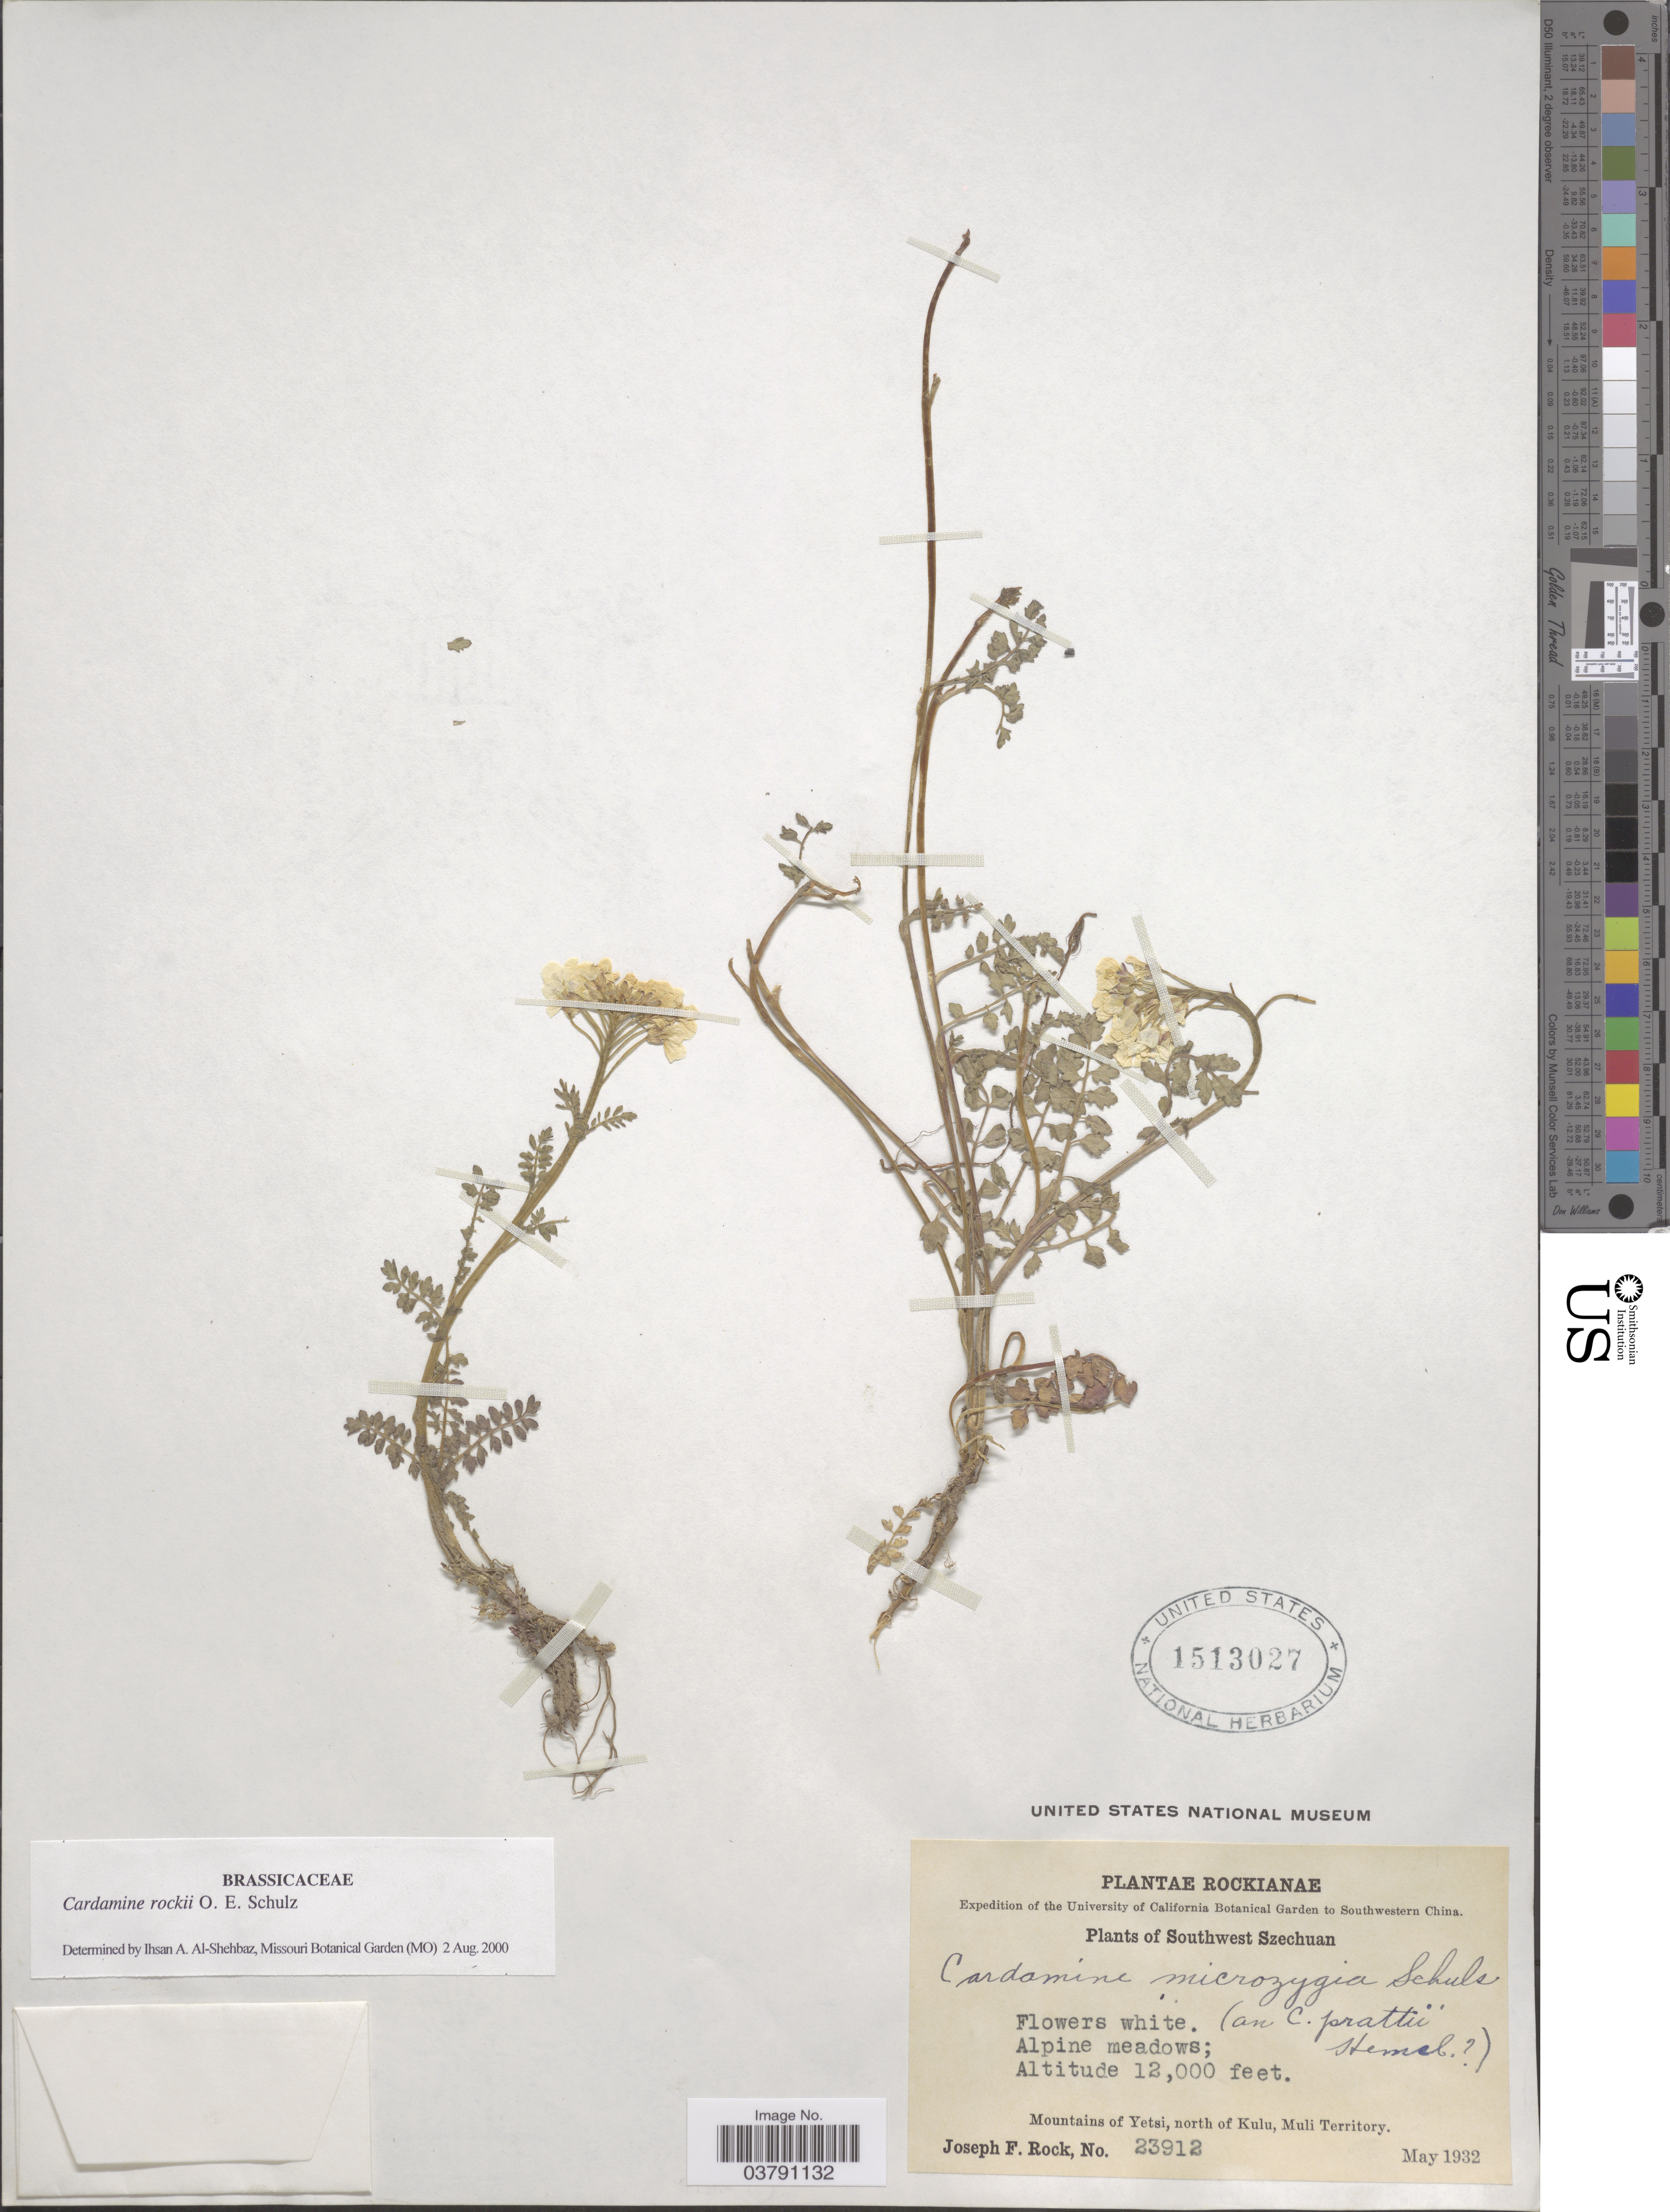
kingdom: Plantae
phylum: Tracheophyta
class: Magnoliopsida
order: Brassicales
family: Brassicaceae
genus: Cardamine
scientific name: Cardamine rockii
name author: O.E. Schulz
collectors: J. F. Rock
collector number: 23912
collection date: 1932-05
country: China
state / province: Sichuan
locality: Southwestern China. Southwest Szechuan. Mountains of Yetsi, north of Kulu, Muli Territory.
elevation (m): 3658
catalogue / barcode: US 1513027